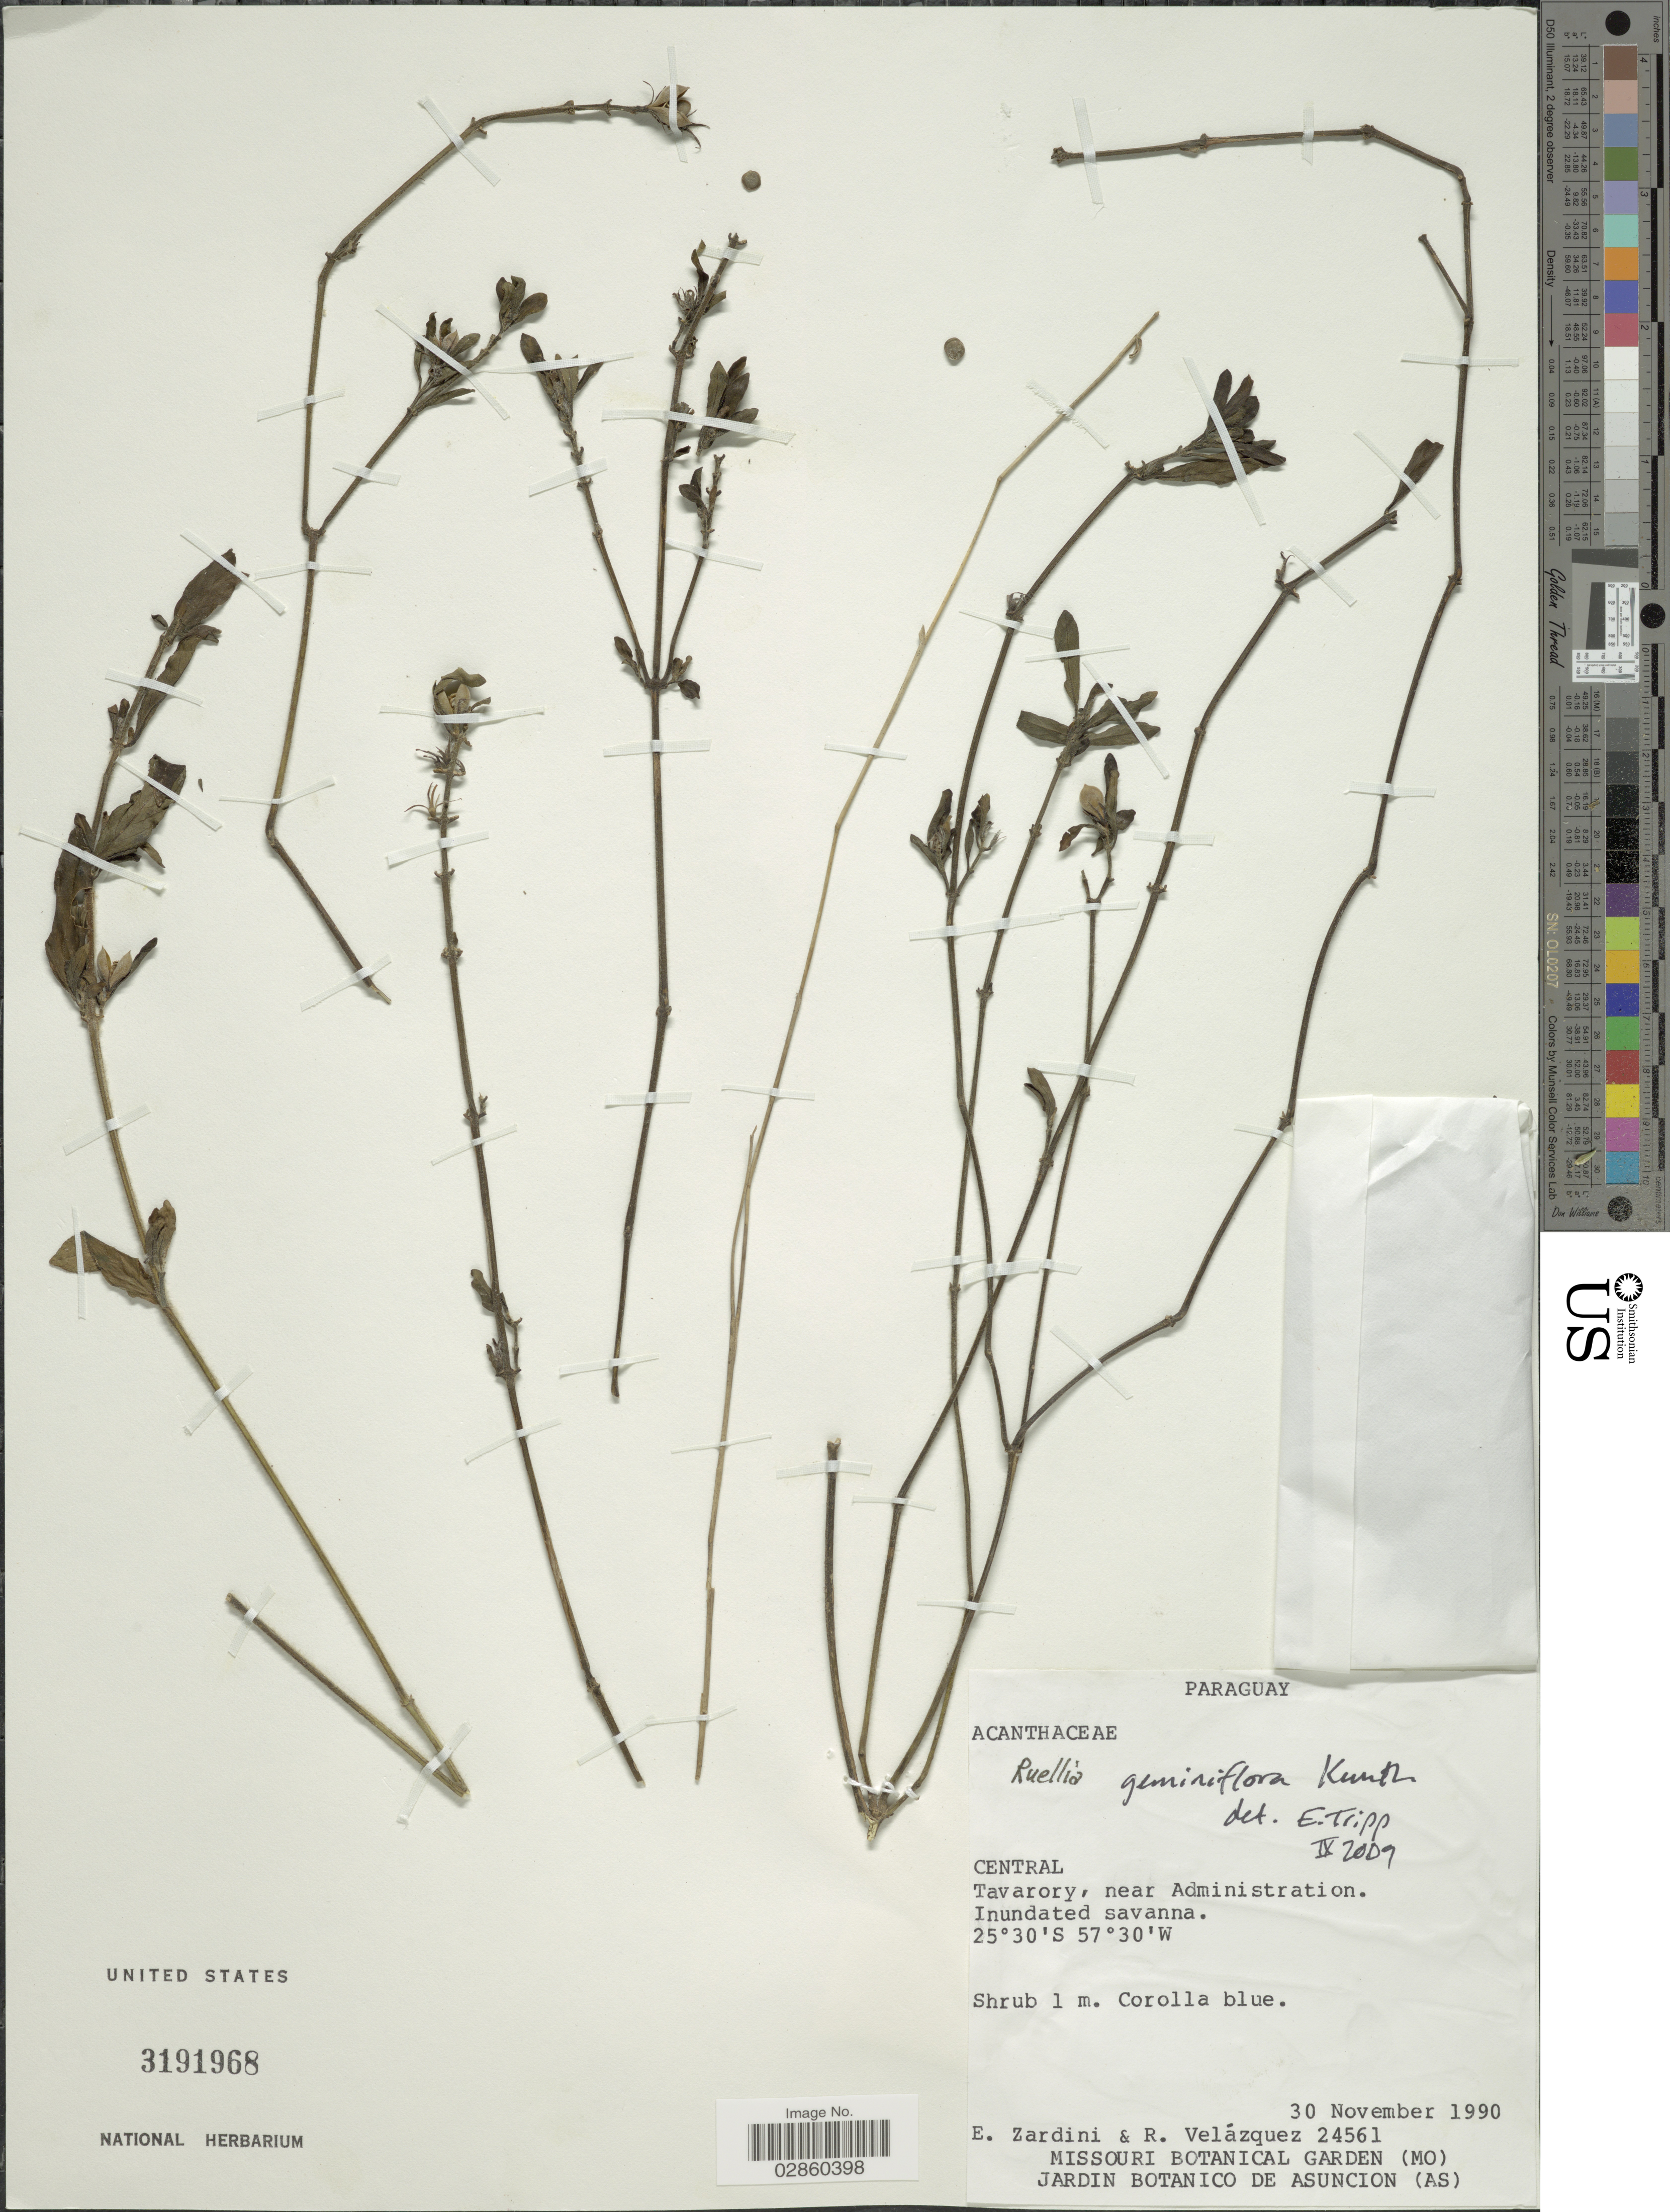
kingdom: Plantae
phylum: Tracheophyta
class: Magnoliopsida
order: Lamiales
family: Acanthaceae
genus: Ruellia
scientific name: Ruellia geminiflora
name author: Kunth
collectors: E. M. Zardini & R. Velázquez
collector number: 24561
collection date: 1990-11-30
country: Paraguay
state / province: Central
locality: Central. Tavarory, near Administration.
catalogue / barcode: US 3191968